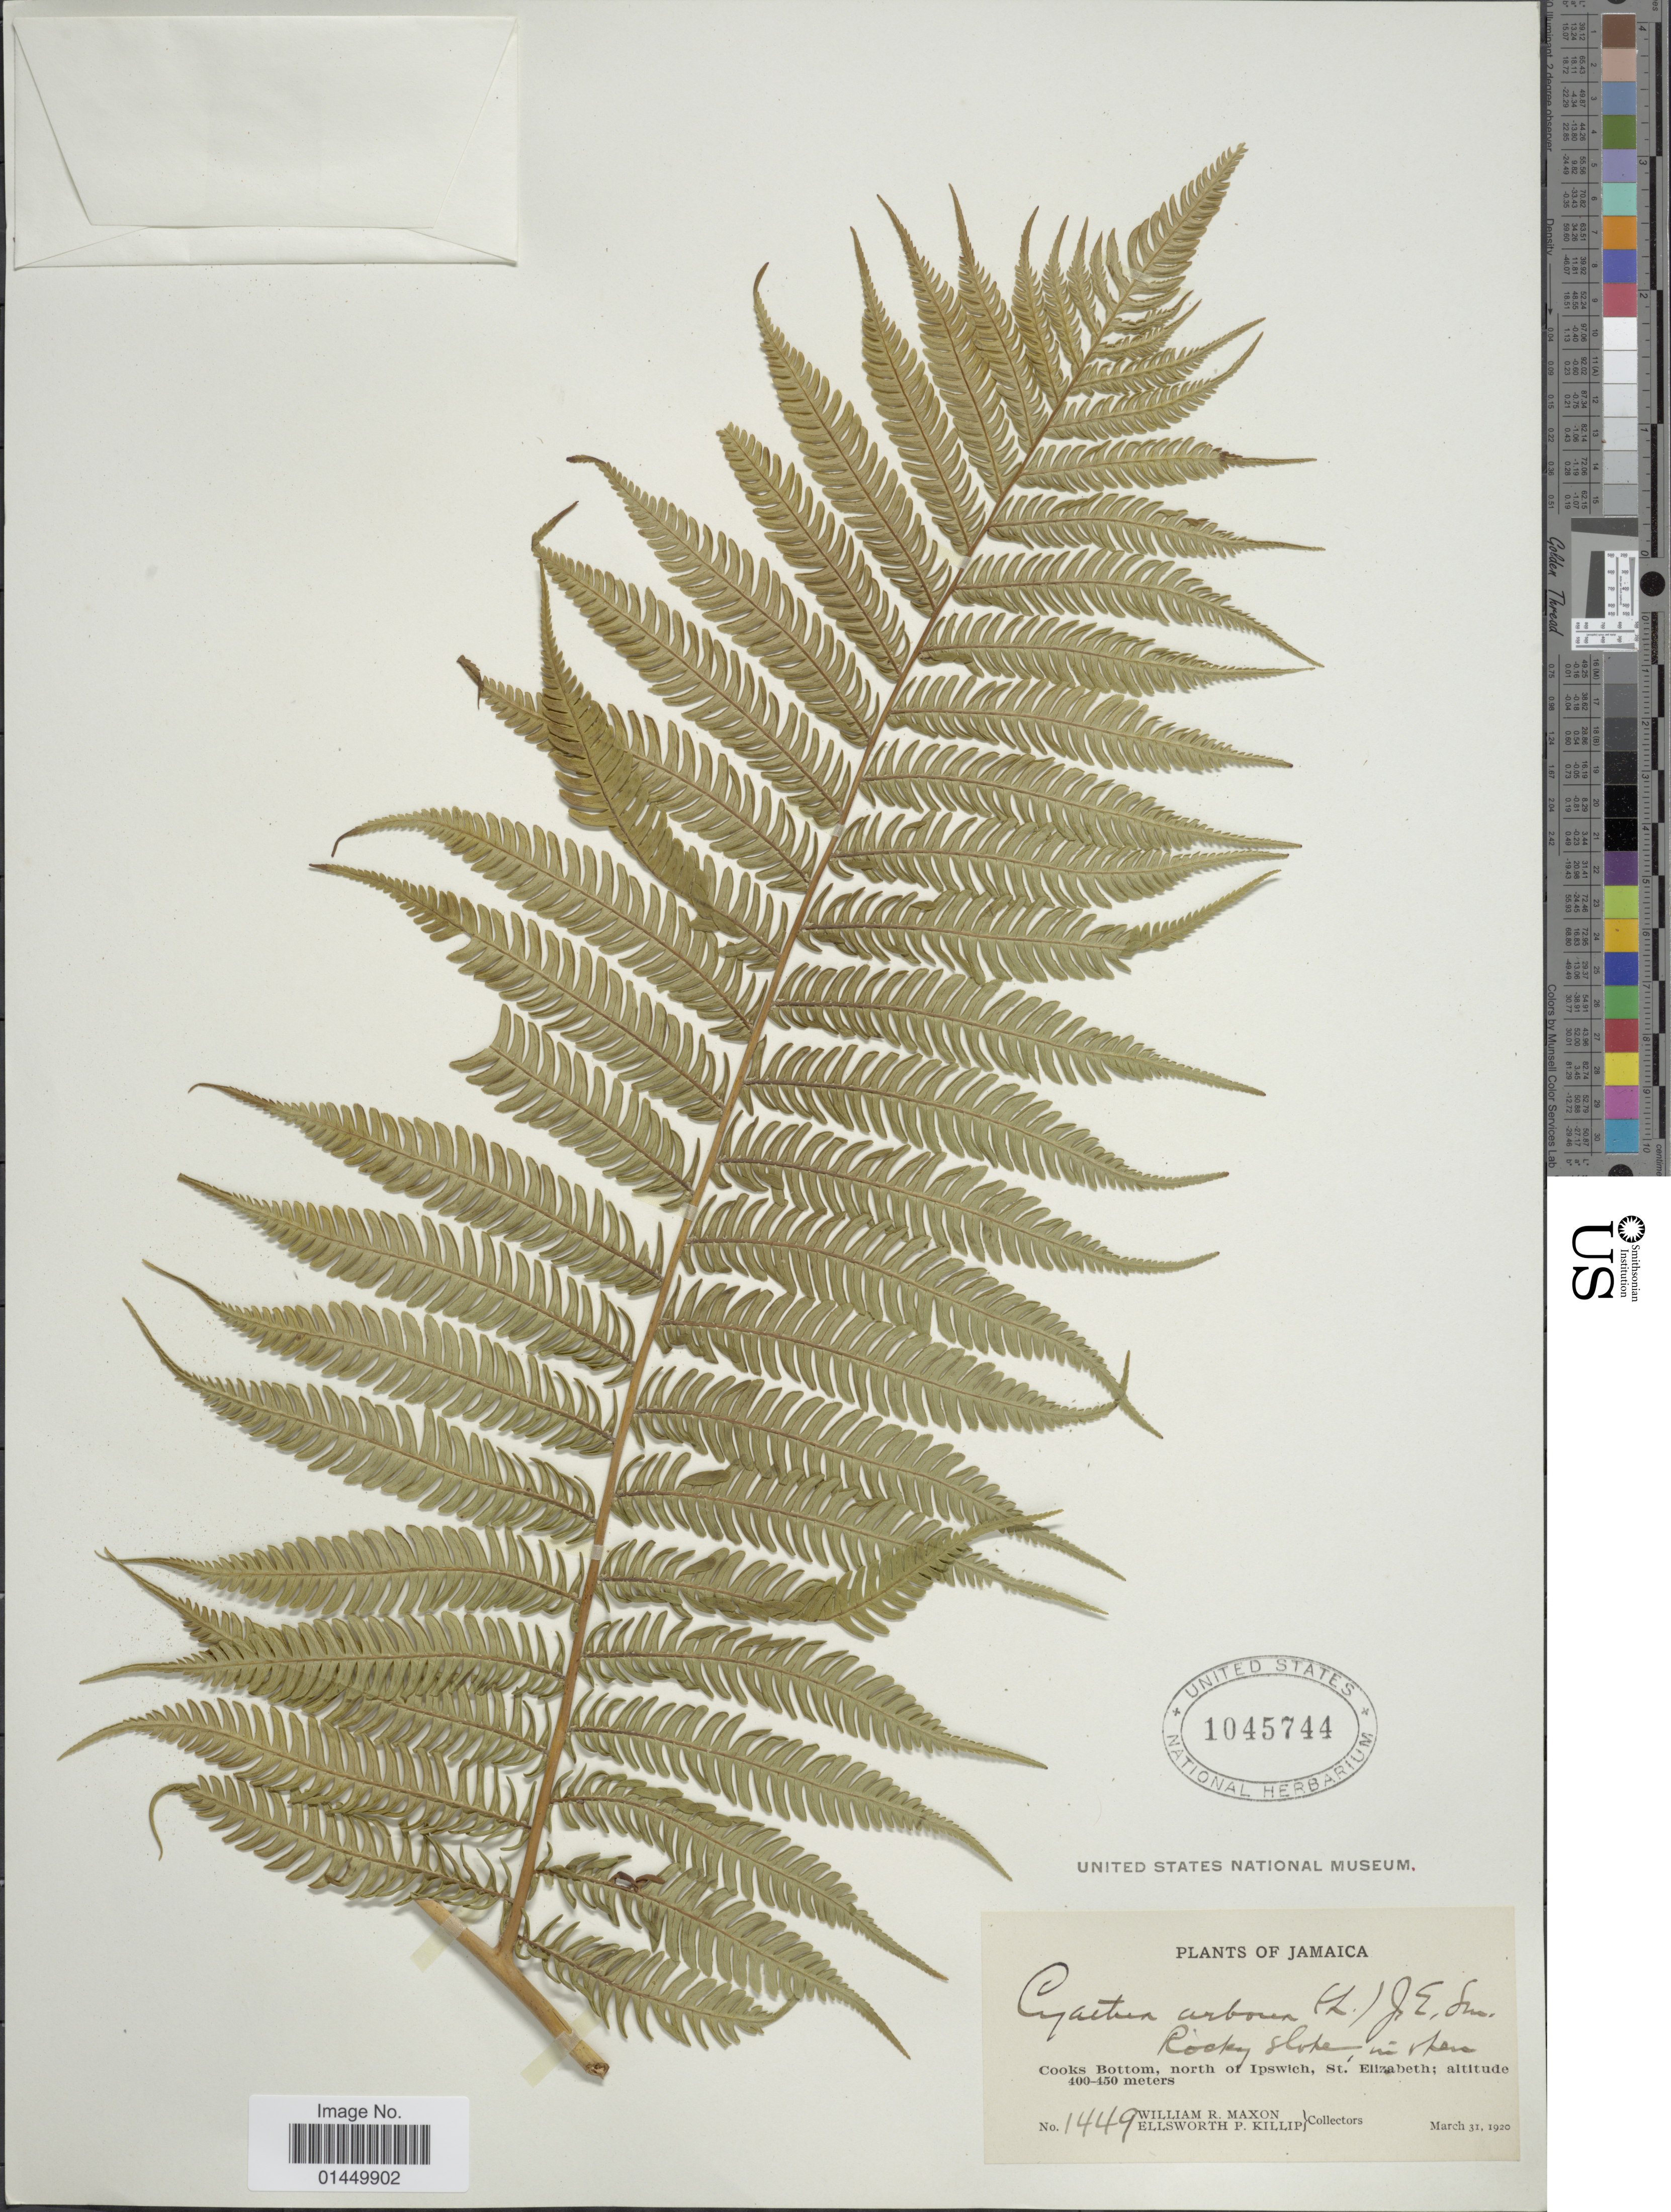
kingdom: Plantae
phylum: Tracheophyta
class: Polypodiopsida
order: Cyatheales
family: Cyatheaceae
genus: Cyathea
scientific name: Cyathea arborea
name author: (L.) Sm.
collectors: W. R. Maxon & E. P. Killip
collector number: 1449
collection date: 1920-03-31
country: Jamaica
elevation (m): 400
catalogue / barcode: US 1045744